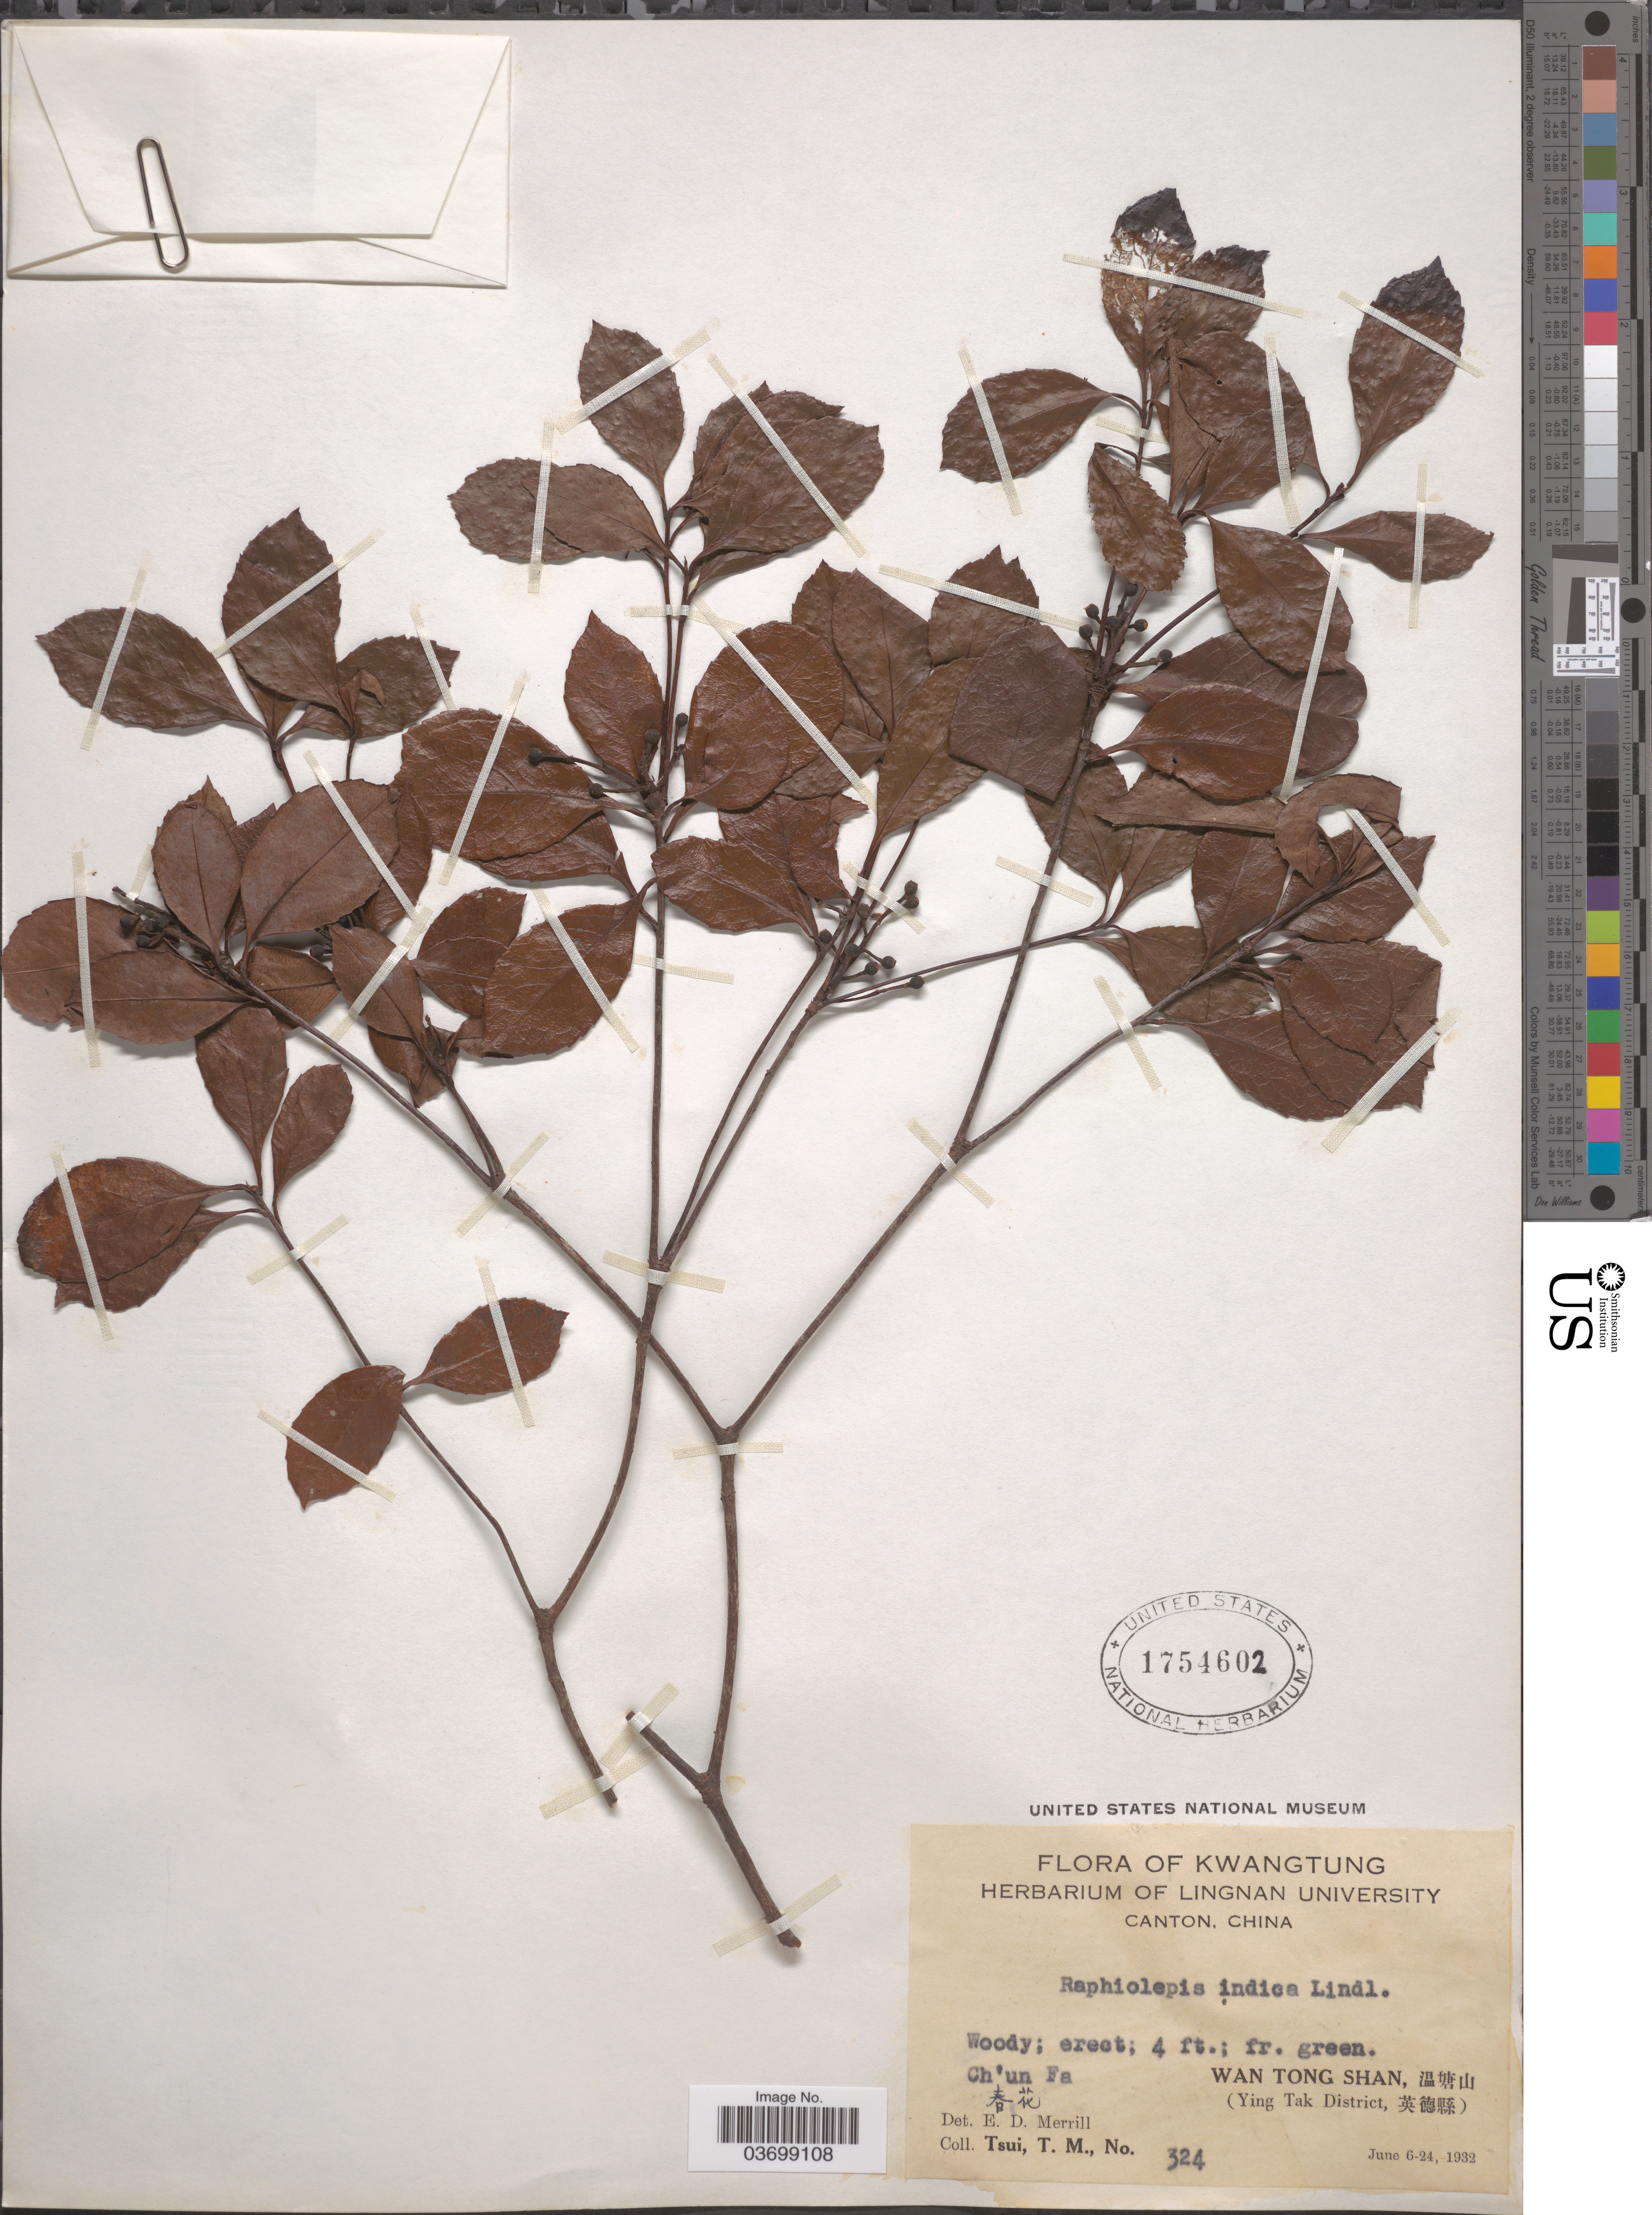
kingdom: Plantae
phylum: Tracheophyta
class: Magnoliopsida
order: Rosales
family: Rosaceae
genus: Rhaphiolepis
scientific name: Rhaphiolepis indica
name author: (L.) Lindl.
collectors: T. Tsui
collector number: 324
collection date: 1932-06-06/1932-06-24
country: China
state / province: Guangdong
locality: Kwangtung. Ch'un Fa X. Wan Tong Shan, X. (Ying Tak District, X).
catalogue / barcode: US 1754602